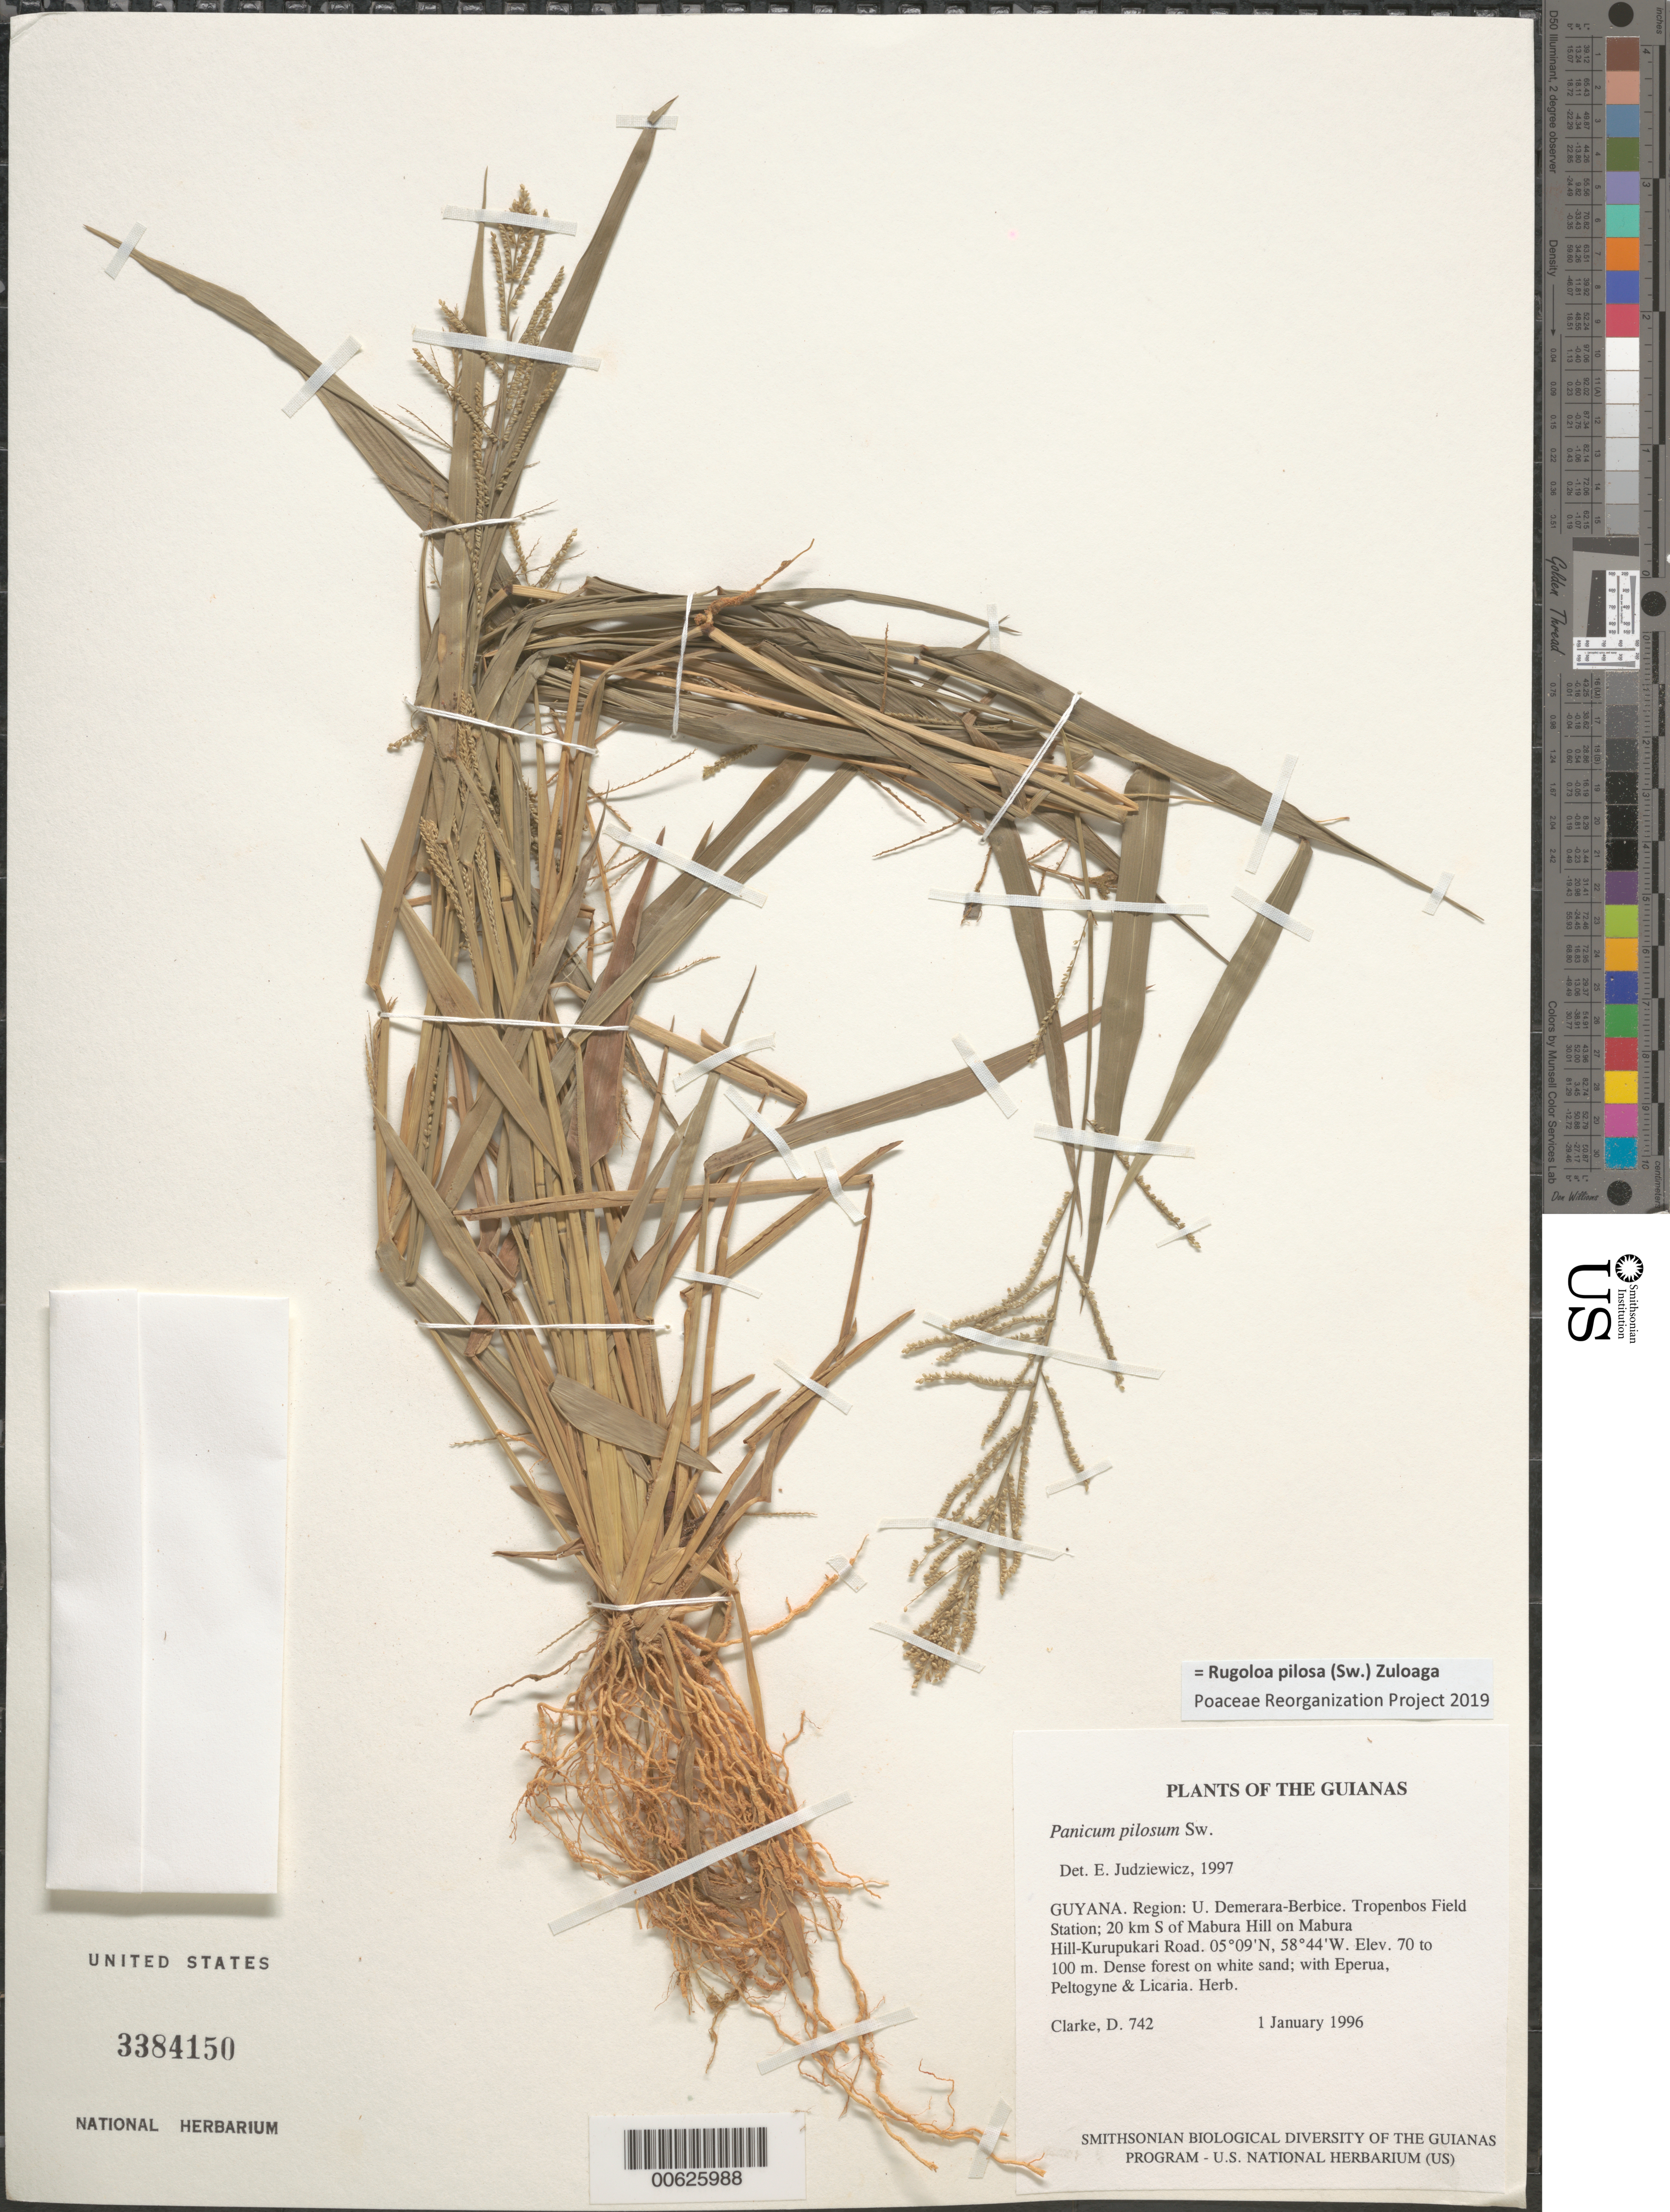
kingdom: Plantae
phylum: Tracheophyta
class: Liliopsida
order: Poales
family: Poaceae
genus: Panicum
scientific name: Panicum pilosum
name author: Sw.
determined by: Judziewicz, E. J.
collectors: H. D. Clarke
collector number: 742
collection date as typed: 1 January 1996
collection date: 1996-01-01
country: Guyana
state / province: U. Demerara-Berbice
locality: Tropenbos Field Station; 20 km S of Mabura Hill on Mabura Hill-Kurupukari Road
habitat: Dense forest on white sand; with Eperua, Peltogyne & Licaria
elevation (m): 70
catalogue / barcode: US 3384150